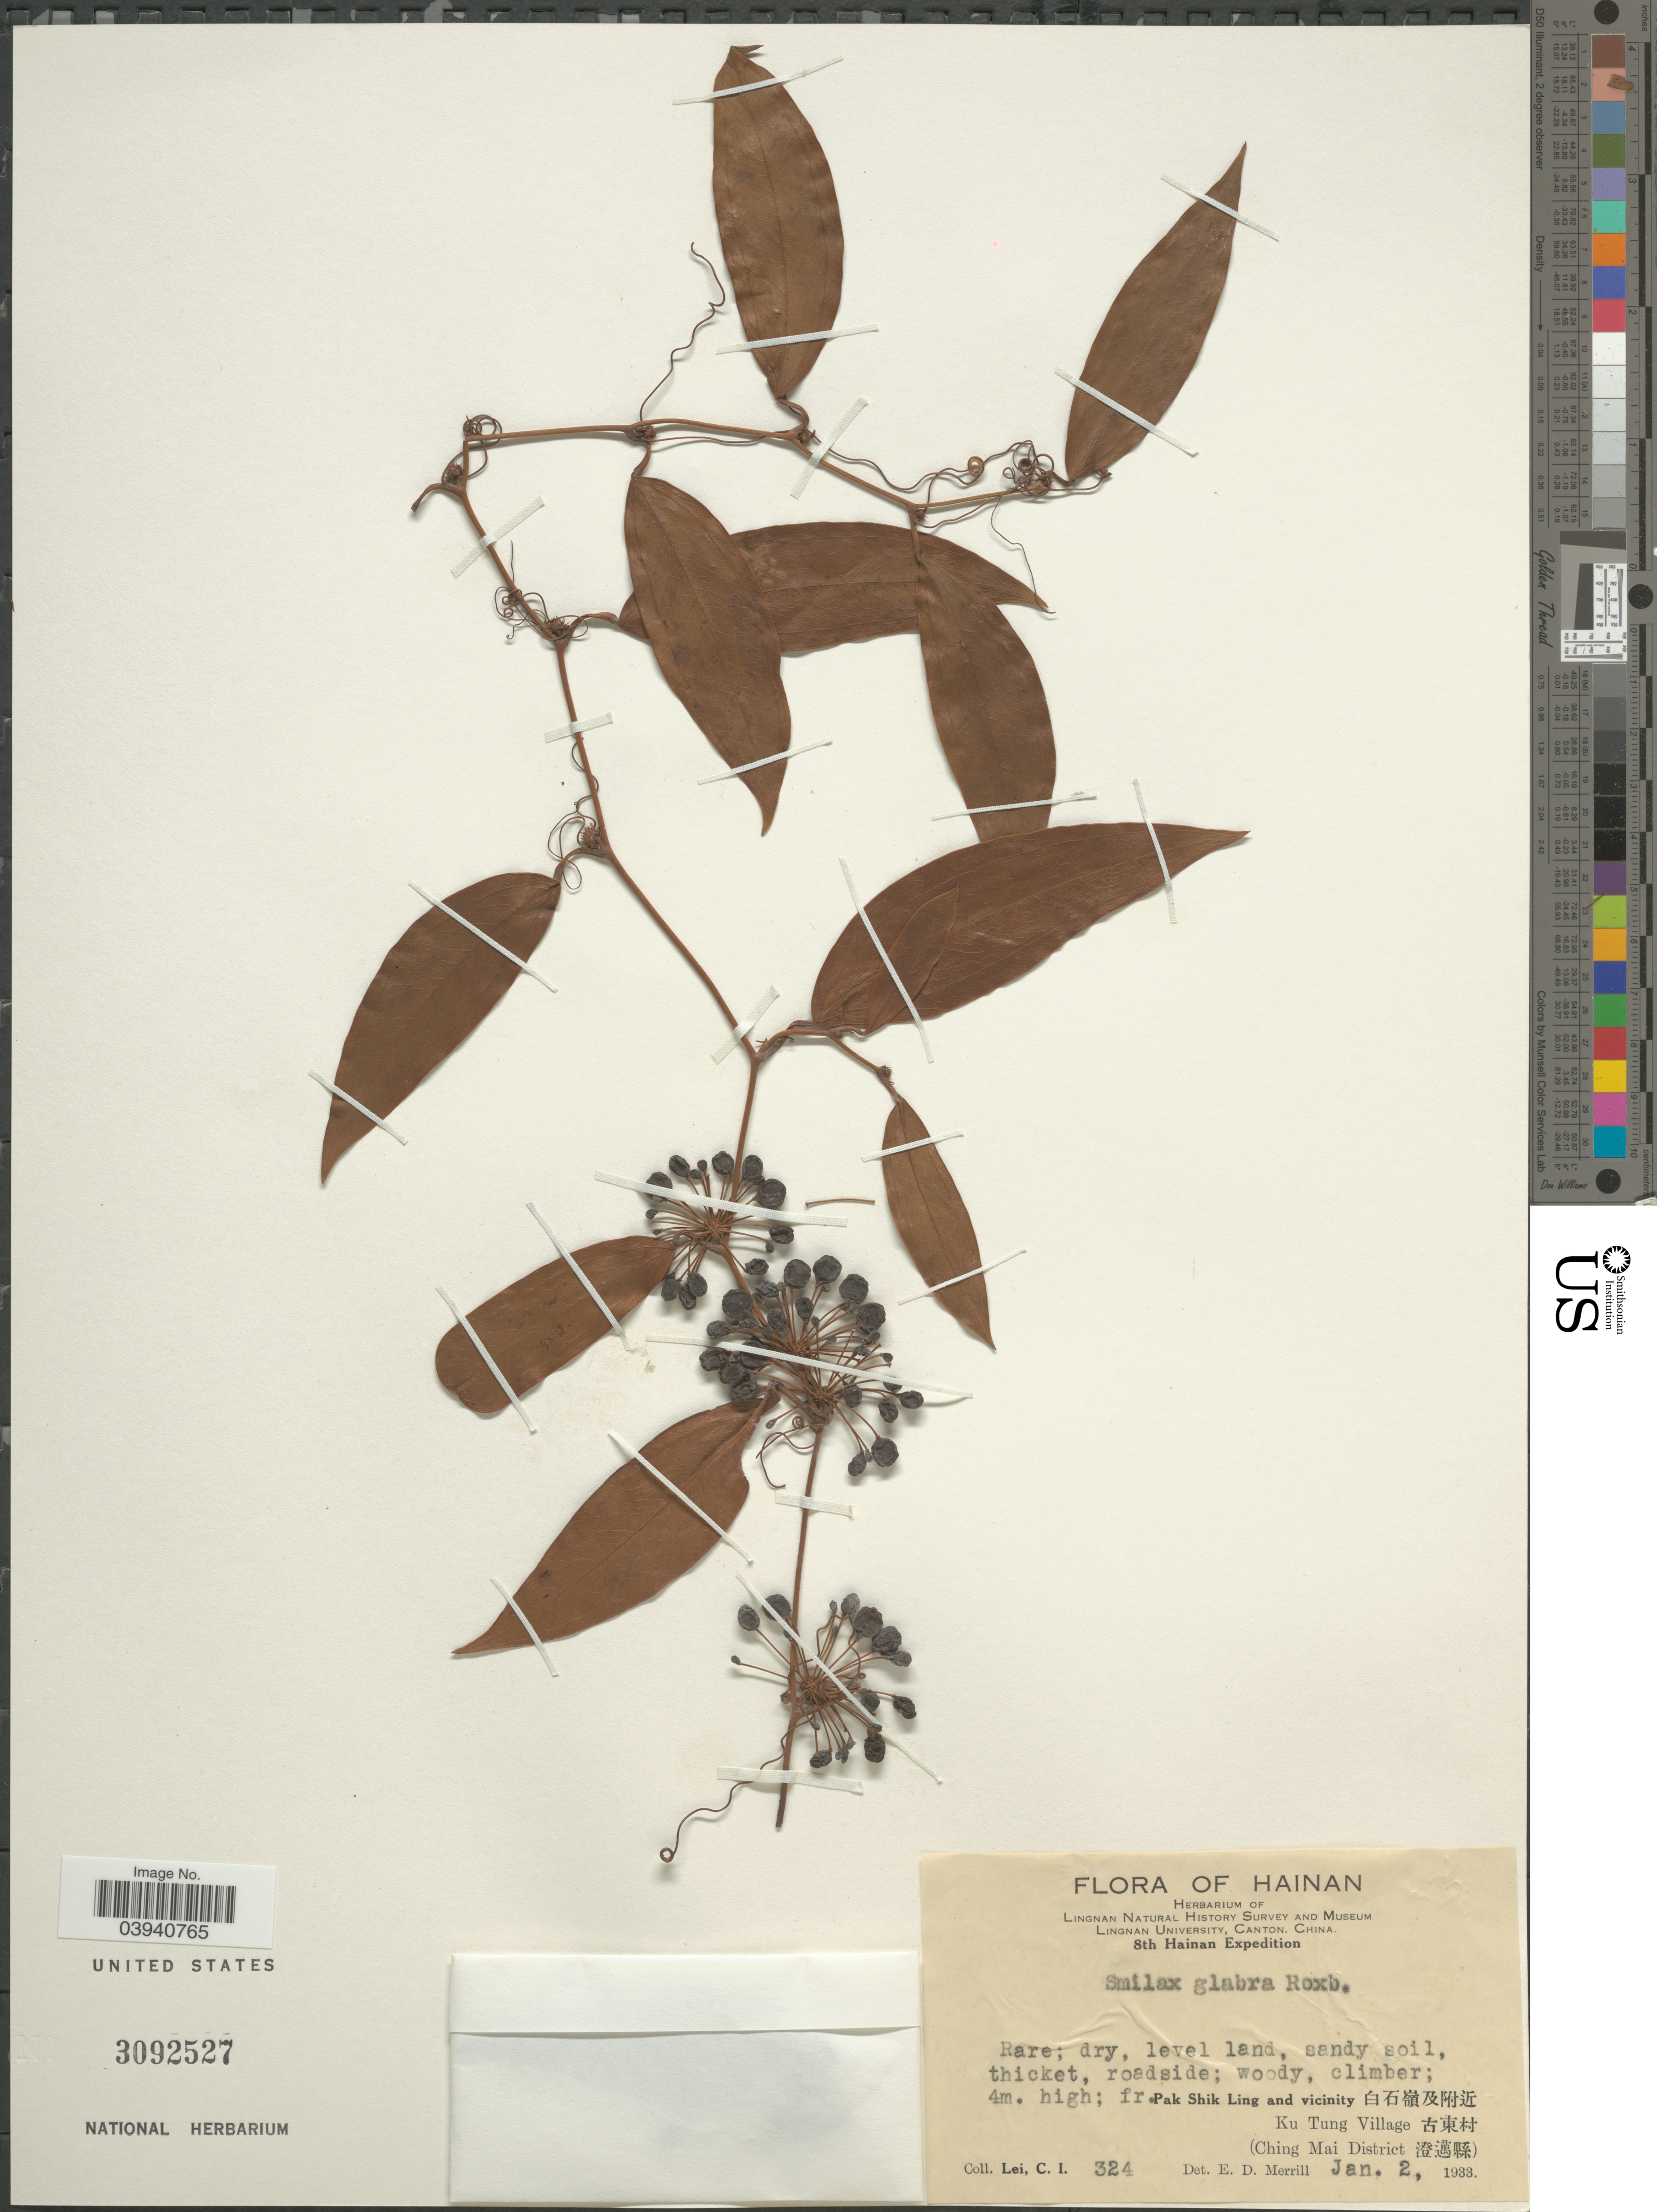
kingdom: Plantae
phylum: Tracheophyta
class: Liliopsida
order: Liliales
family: Smilacaceae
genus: Smilax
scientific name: Smilax glabra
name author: Roxb.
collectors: C. I. Lei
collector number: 324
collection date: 1933-01-02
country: China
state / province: Hainan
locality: Pak Shik Ling and vicinity X. Ku Tung Village X. (Ching Mai District X).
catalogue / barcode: US 3092527